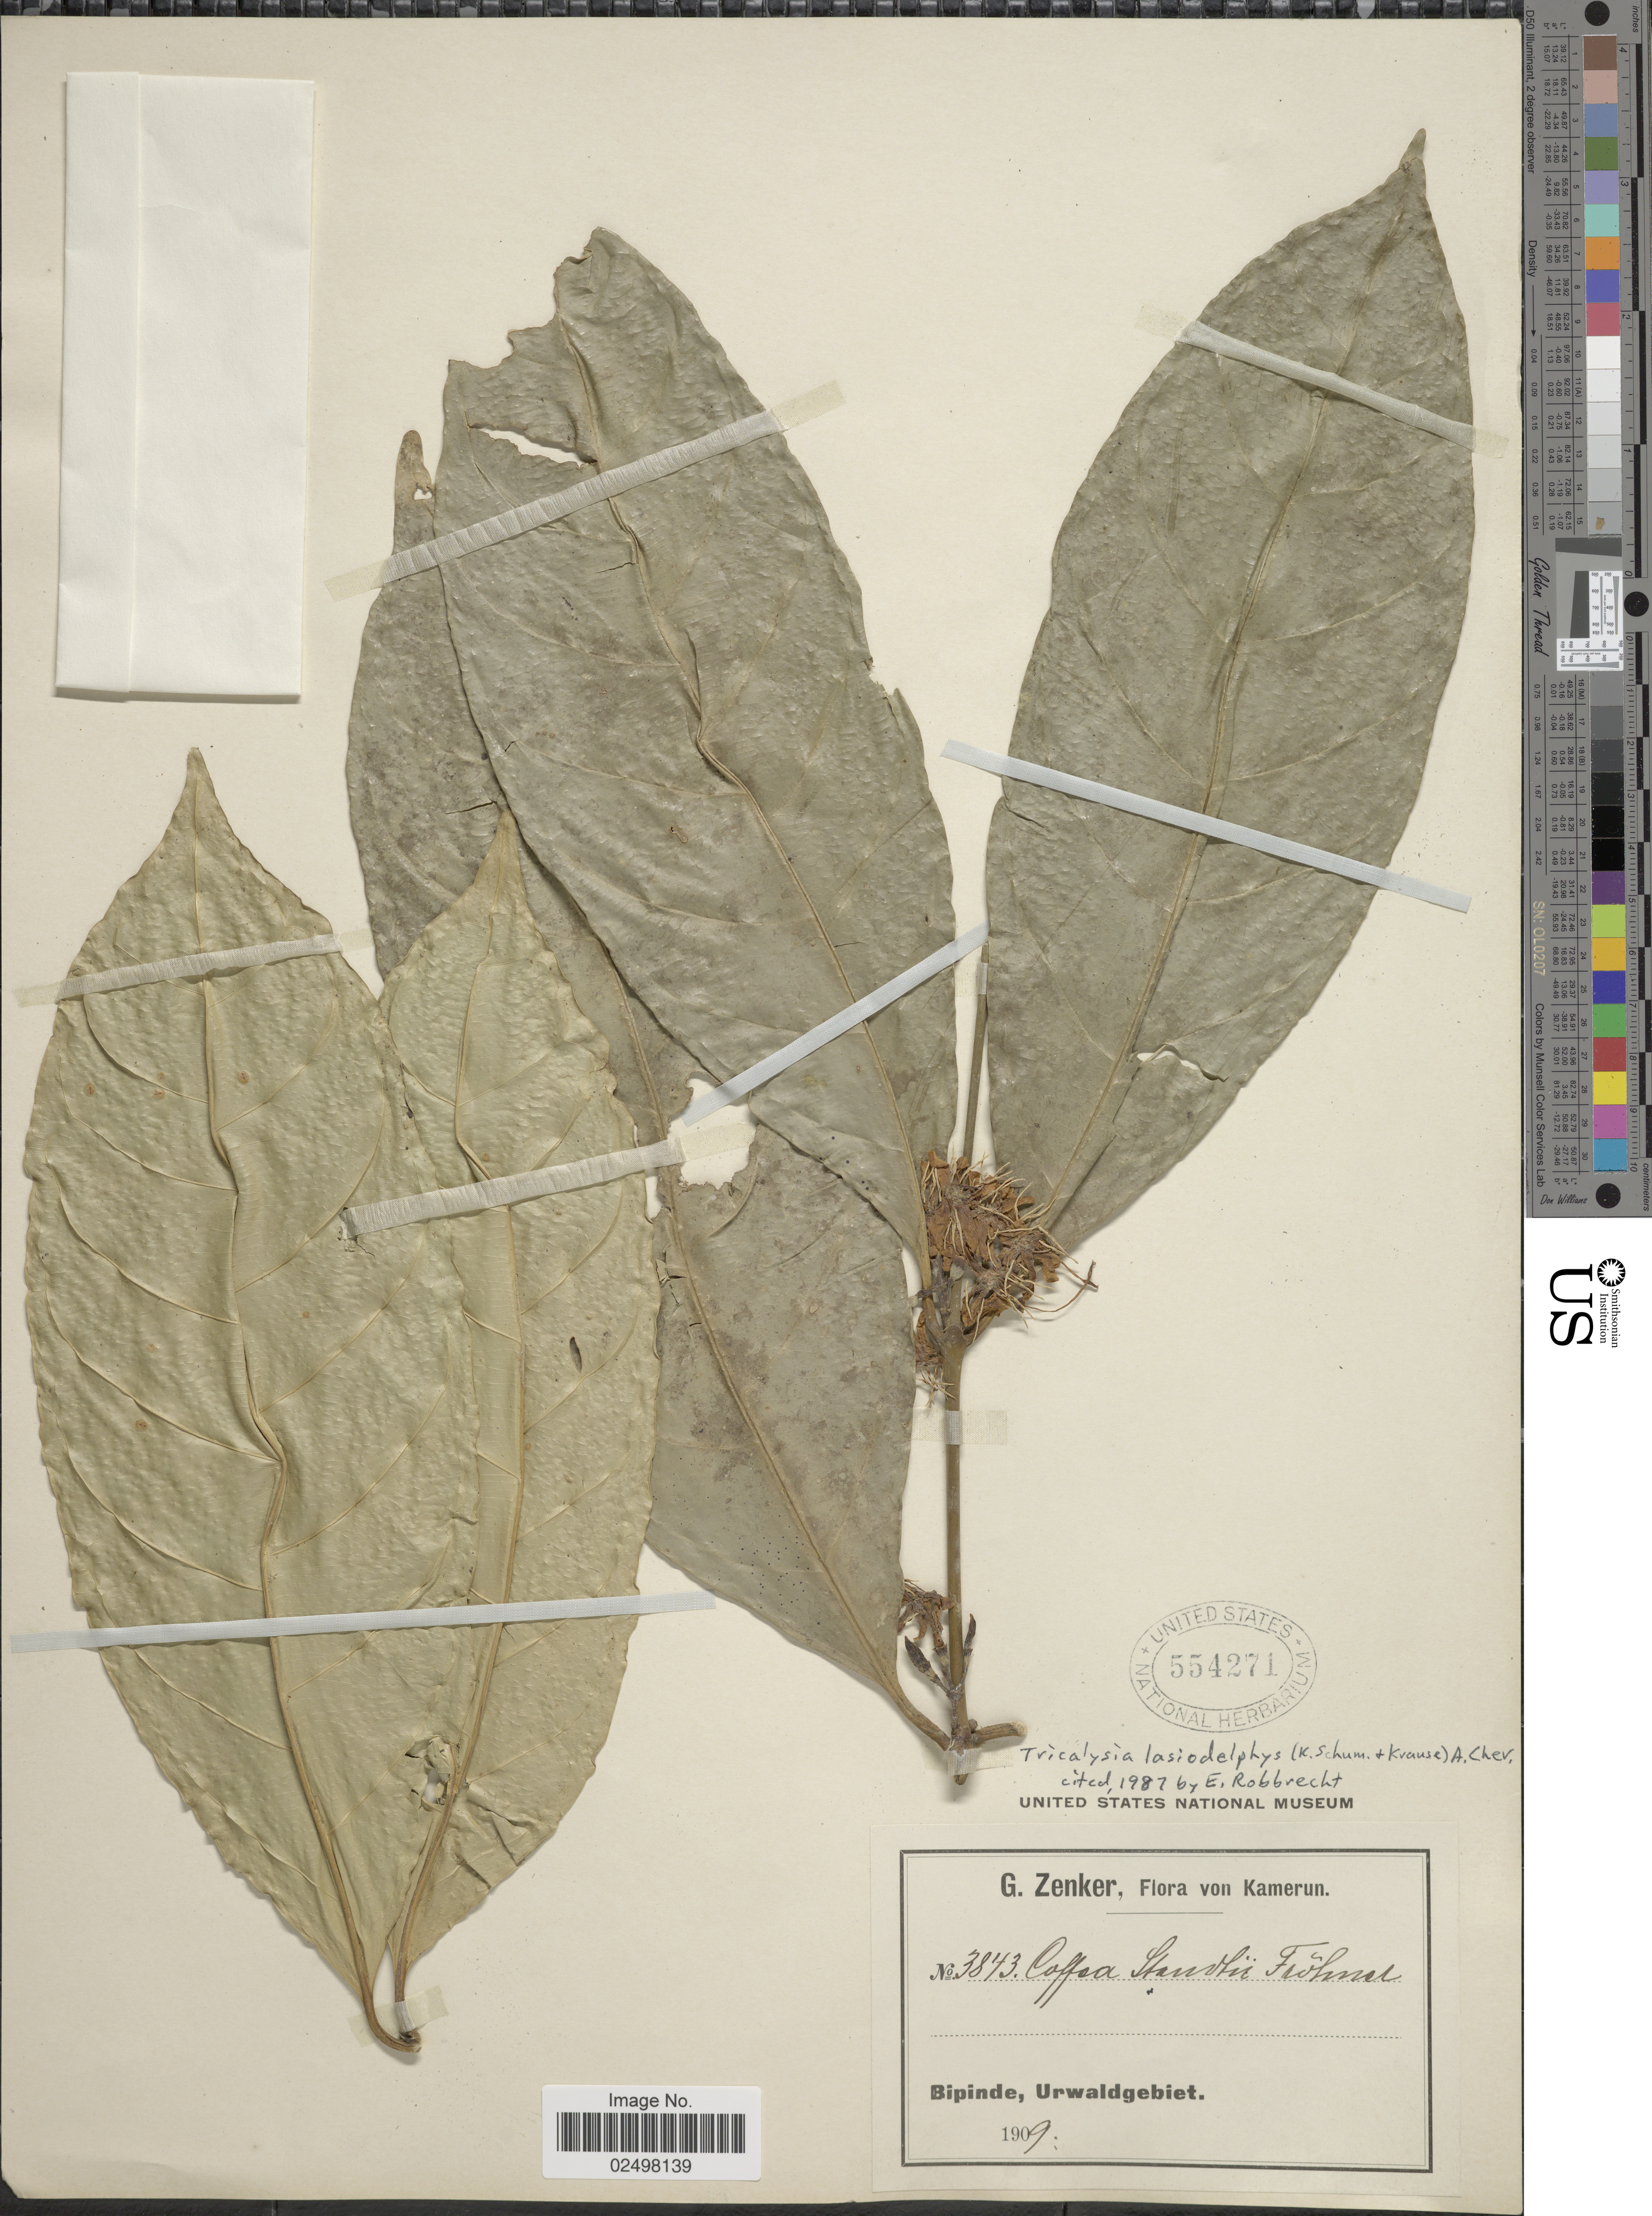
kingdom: Plantae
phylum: Tracheophyta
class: Magnoliopsida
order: Gentianales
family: Rubiaceae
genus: Tricalysia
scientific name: Tricalysia lasiodelphys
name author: (K. Schum. & K. Krause) A. Chev.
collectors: G. A. Zenker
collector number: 3843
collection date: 1909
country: Cameroon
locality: Kamerun, Bipinde, Urwaldtgebiet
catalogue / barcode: US 554271